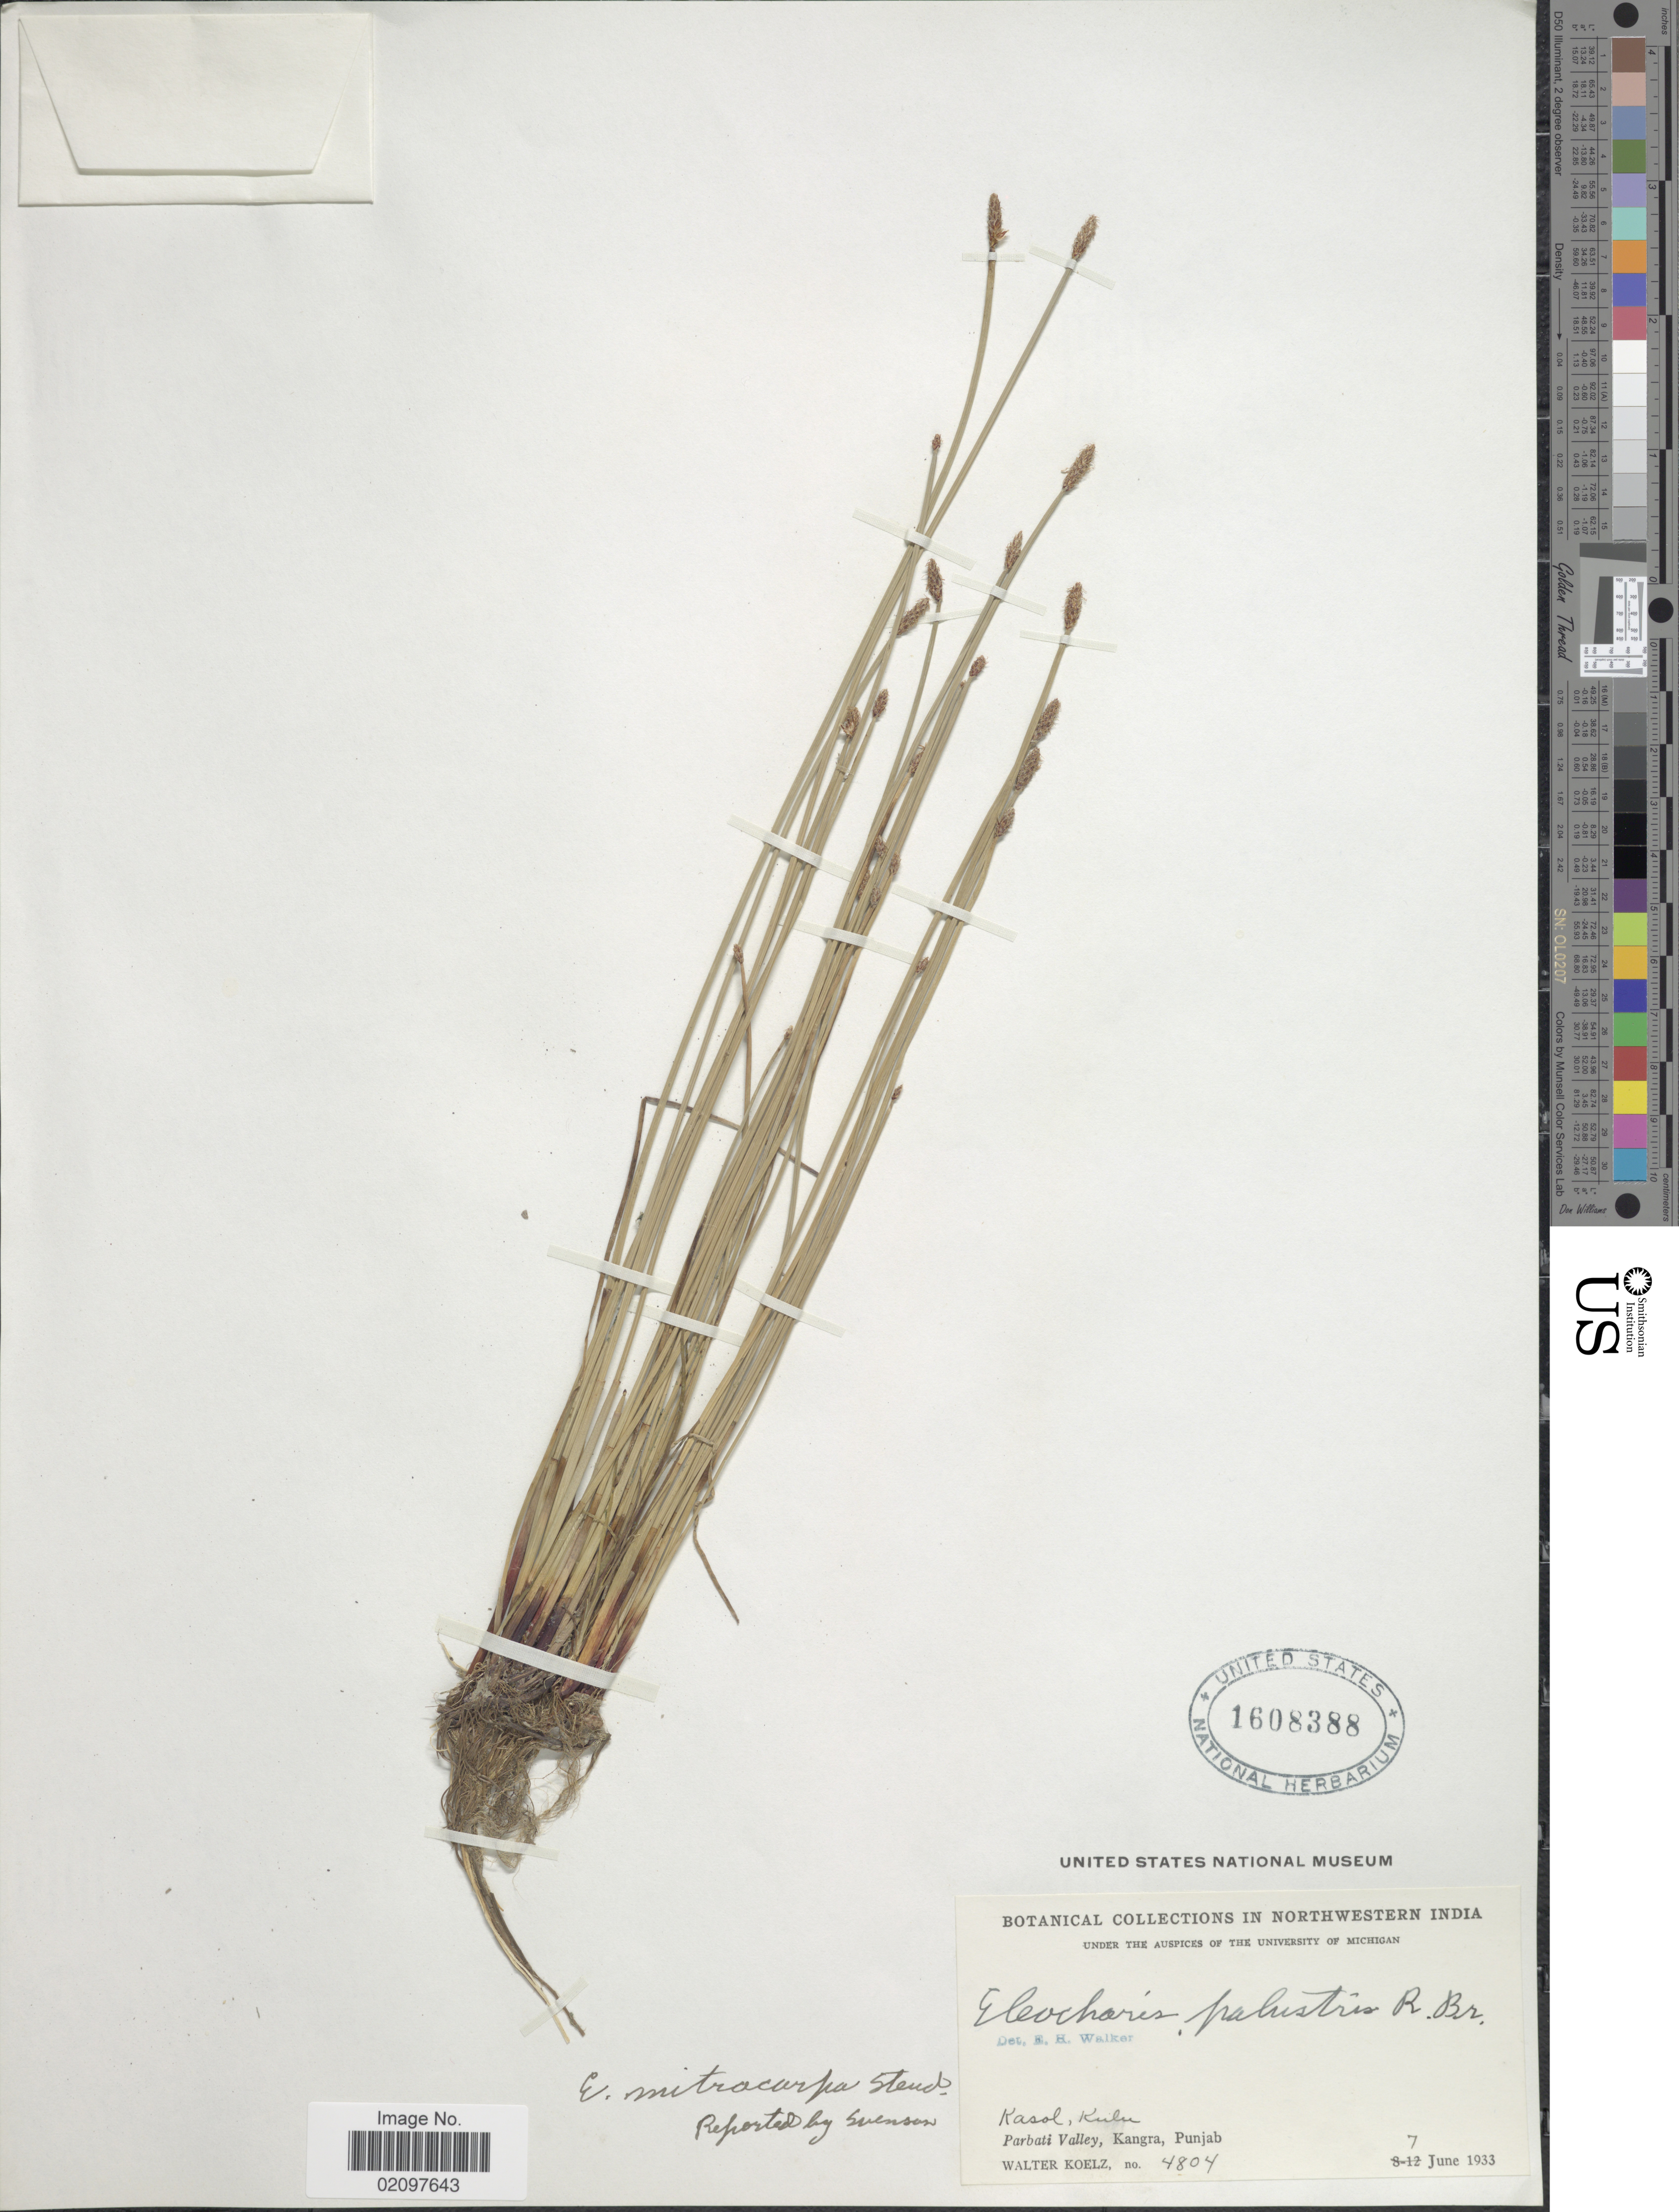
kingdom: Plantae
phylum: Tracheophyta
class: Liliopsida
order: Poales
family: Cyperaceae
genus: Eleocharis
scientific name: Eleocharis mitracarpa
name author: Steud.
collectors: W. N. Koelz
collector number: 4804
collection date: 1933-06-07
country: India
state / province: Punjab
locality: In Northwestern India, Kasol, Kulu, Parbati Valley, Kangra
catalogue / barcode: US 1608388